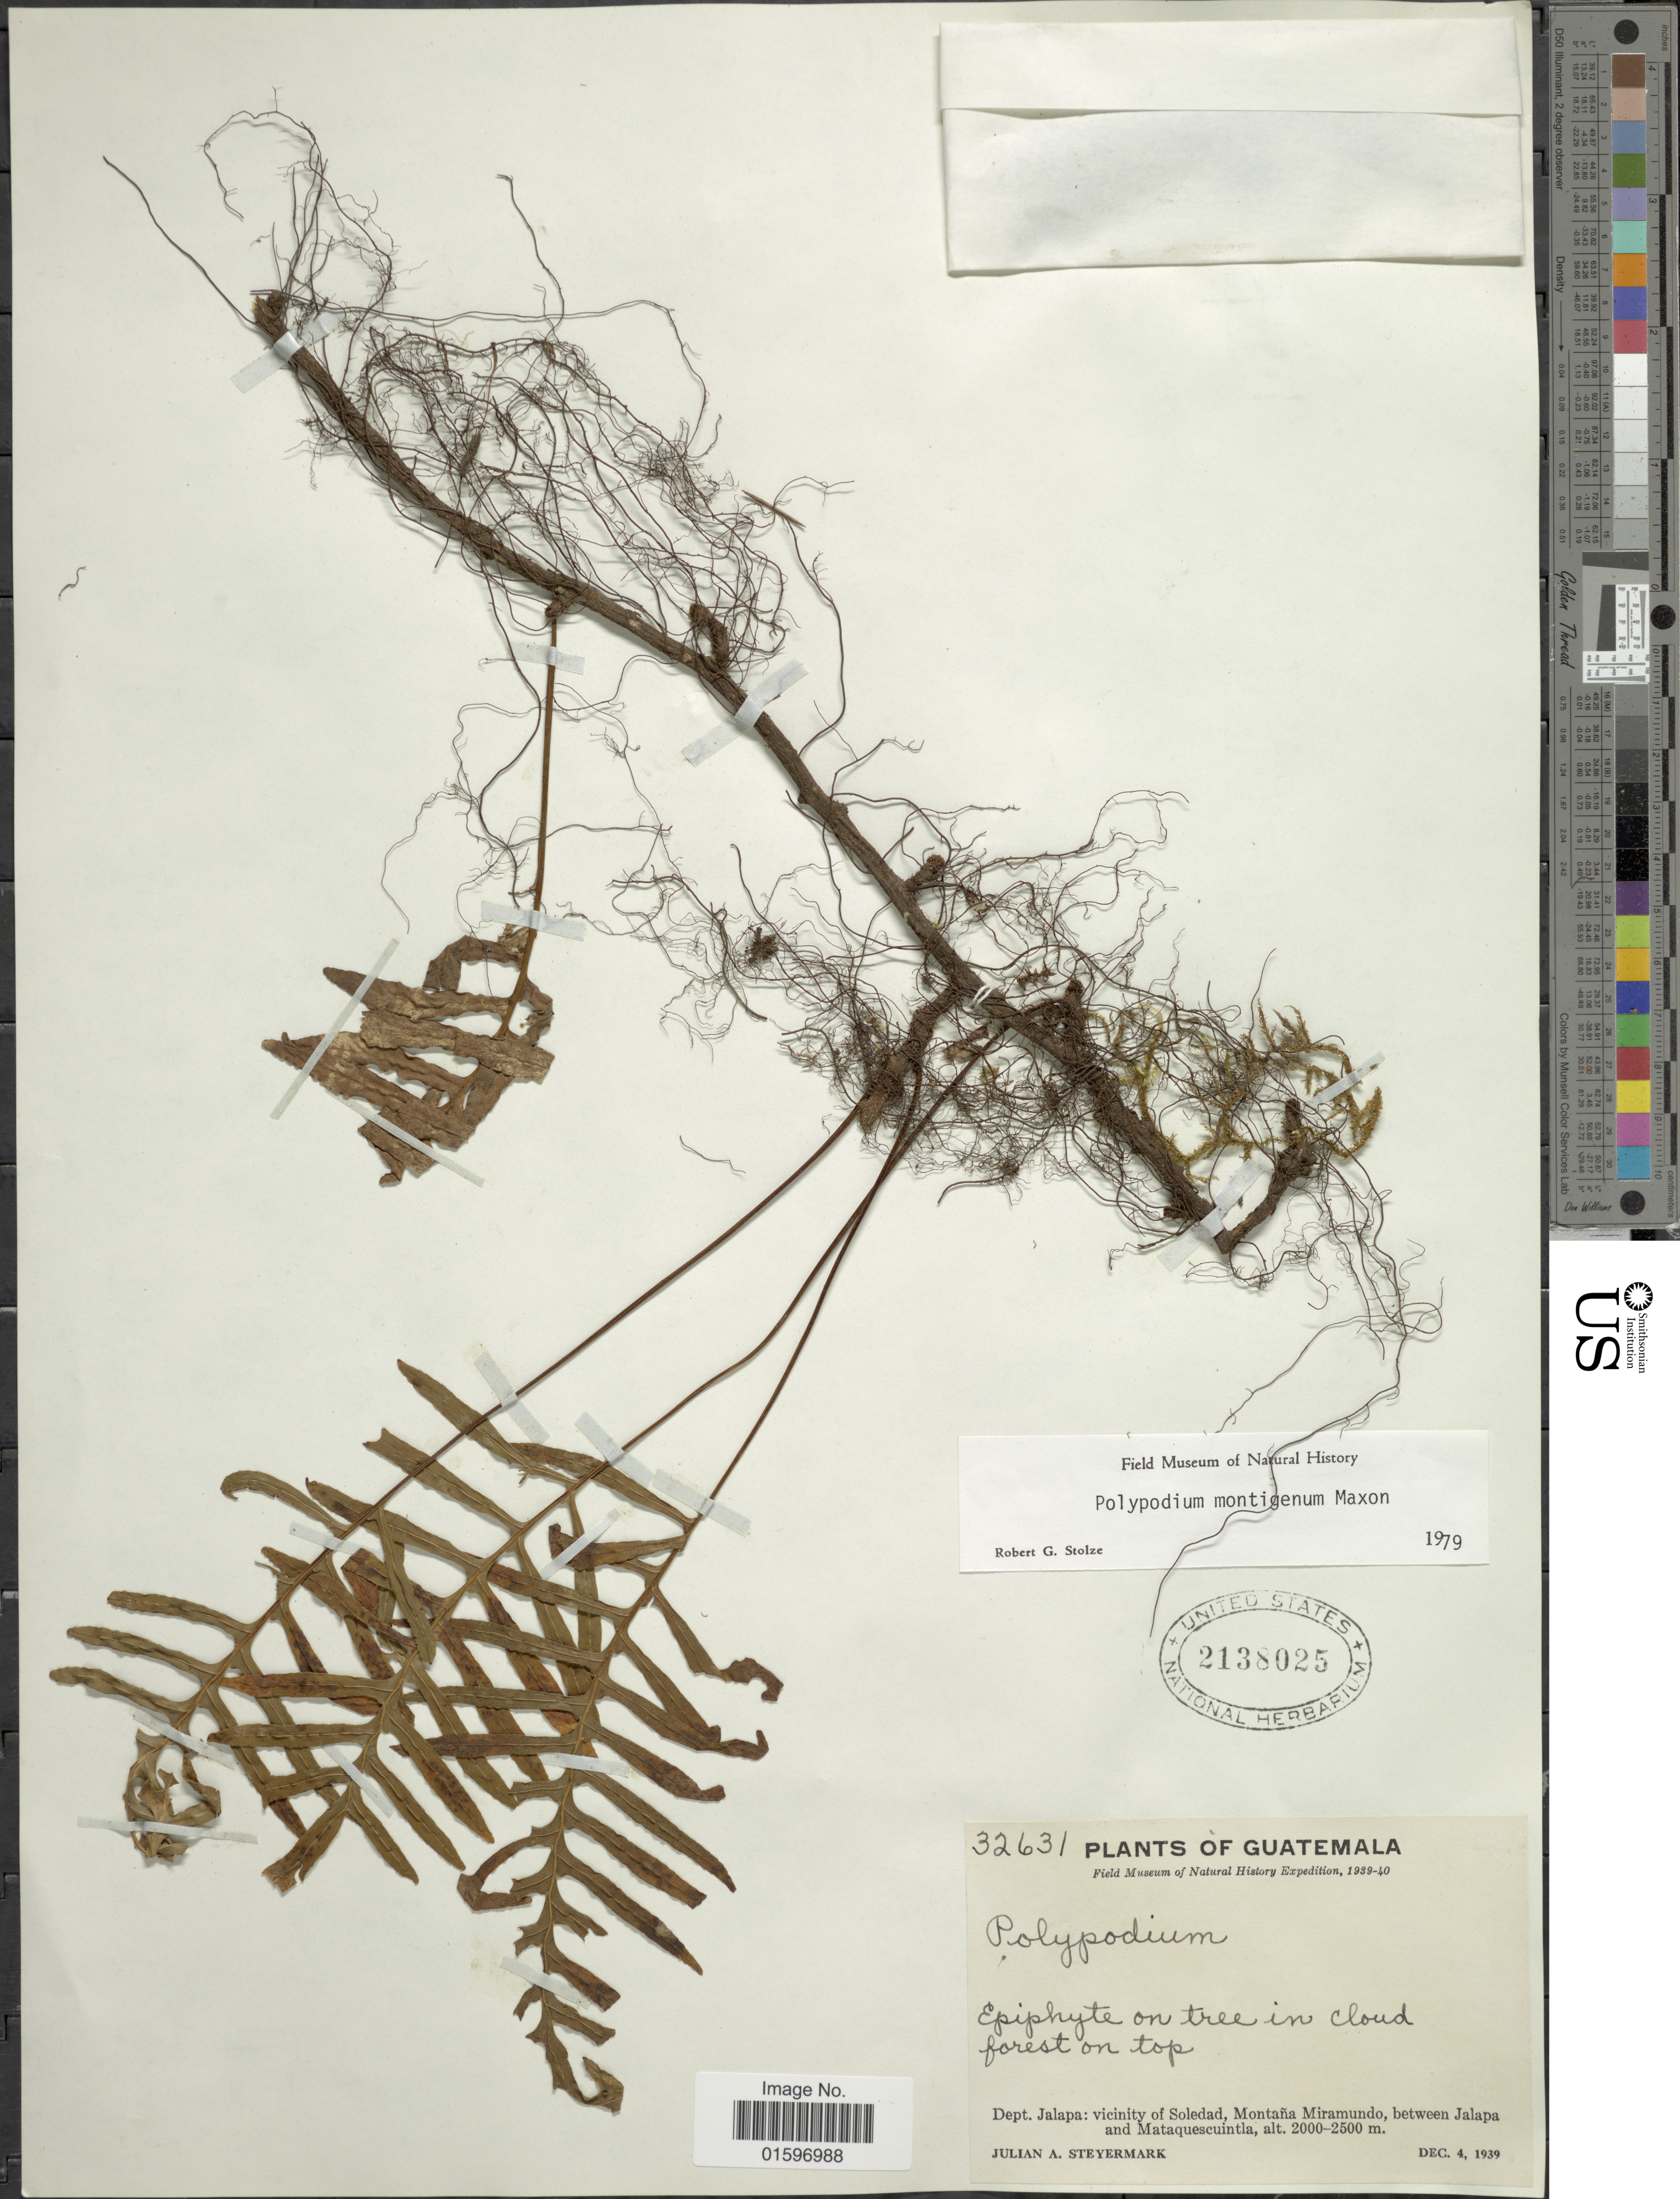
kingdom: Plantae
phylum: Tracheophyta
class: Polypodiopsida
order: Polypodiales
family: Polypodiaceae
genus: Pleopeltis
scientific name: Pleopeltis alansmithii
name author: (R.C. Moran)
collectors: J. Steyermark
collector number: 32631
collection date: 1939-12-04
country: Guatemala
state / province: Jalapa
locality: Dept. Jalapa: vicinity of Soledad, Montaña Miramundo, between Jalapa and Mataquescuintla.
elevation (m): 2000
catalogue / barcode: US 2138025